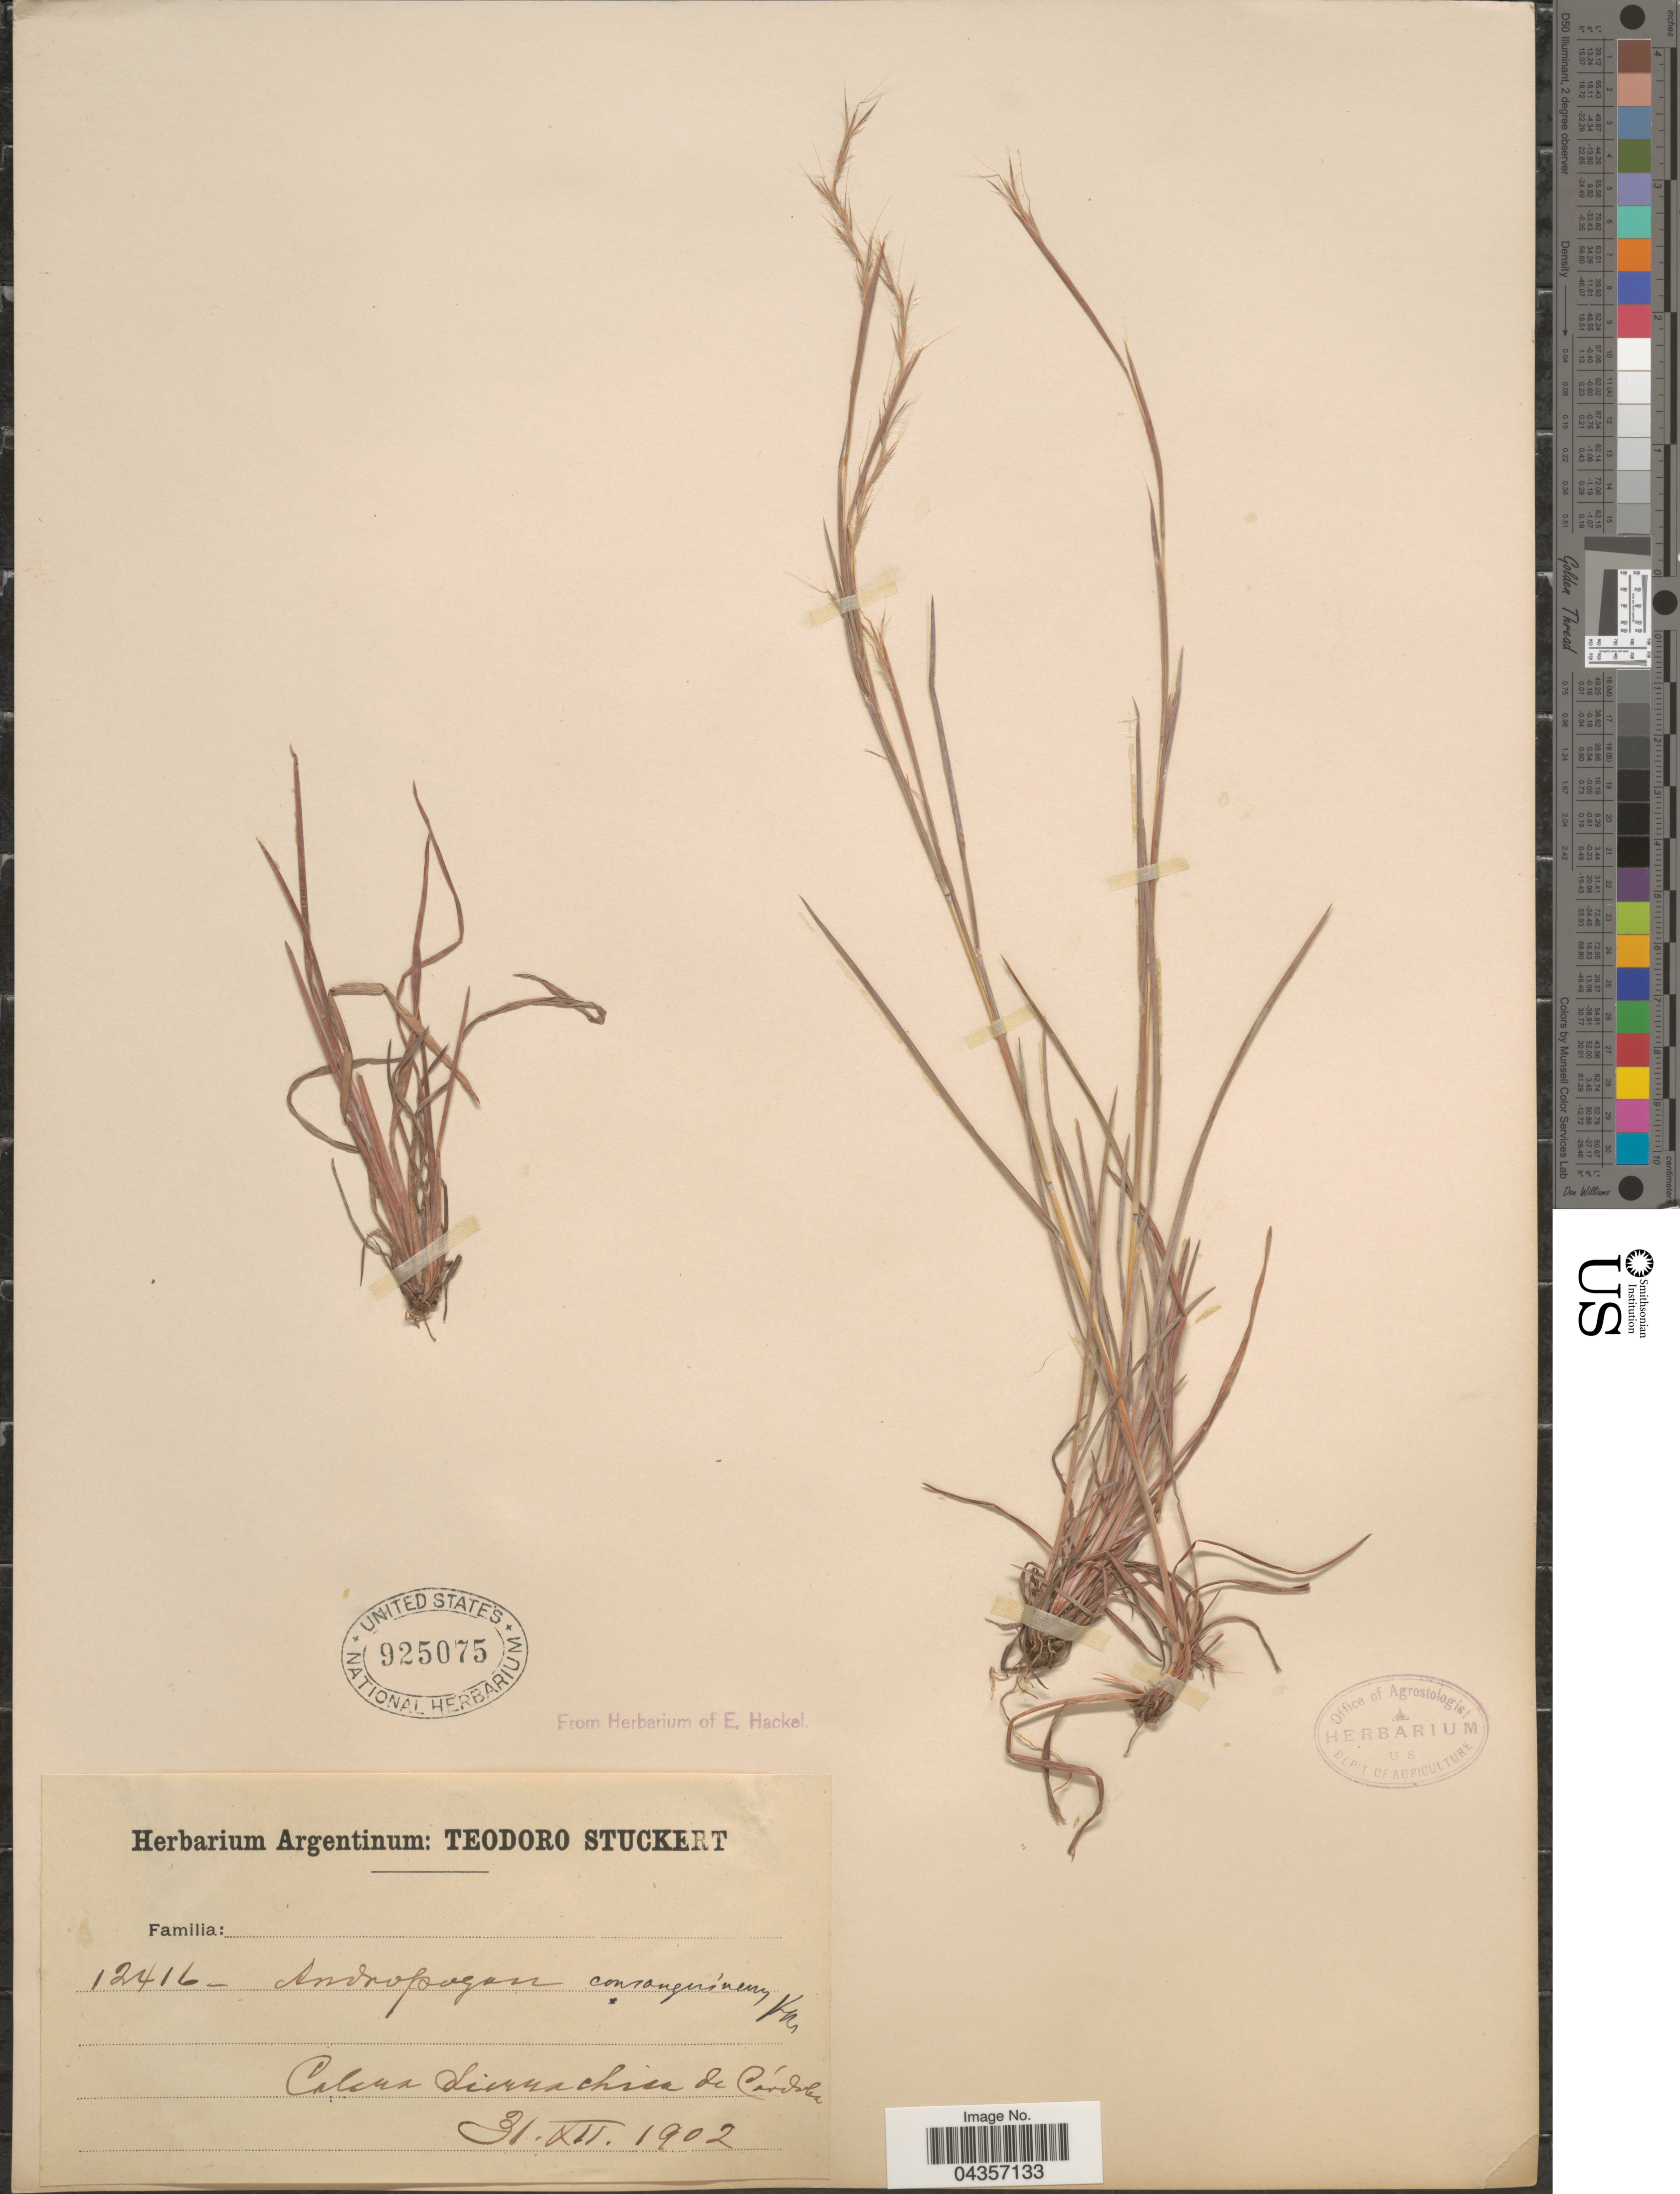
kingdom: Plantae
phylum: Tracheophyta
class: Liliopsida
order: Poales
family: Poaceae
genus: Schizachyrium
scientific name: Schizachyrium spicatum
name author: (Spreng.) Wipff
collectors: T. Stuckert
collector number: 12416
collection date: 1902-12-31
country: Argentina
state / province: Cordoba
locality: Calera Sierra chica de Córdoba.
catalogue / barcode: US 925075